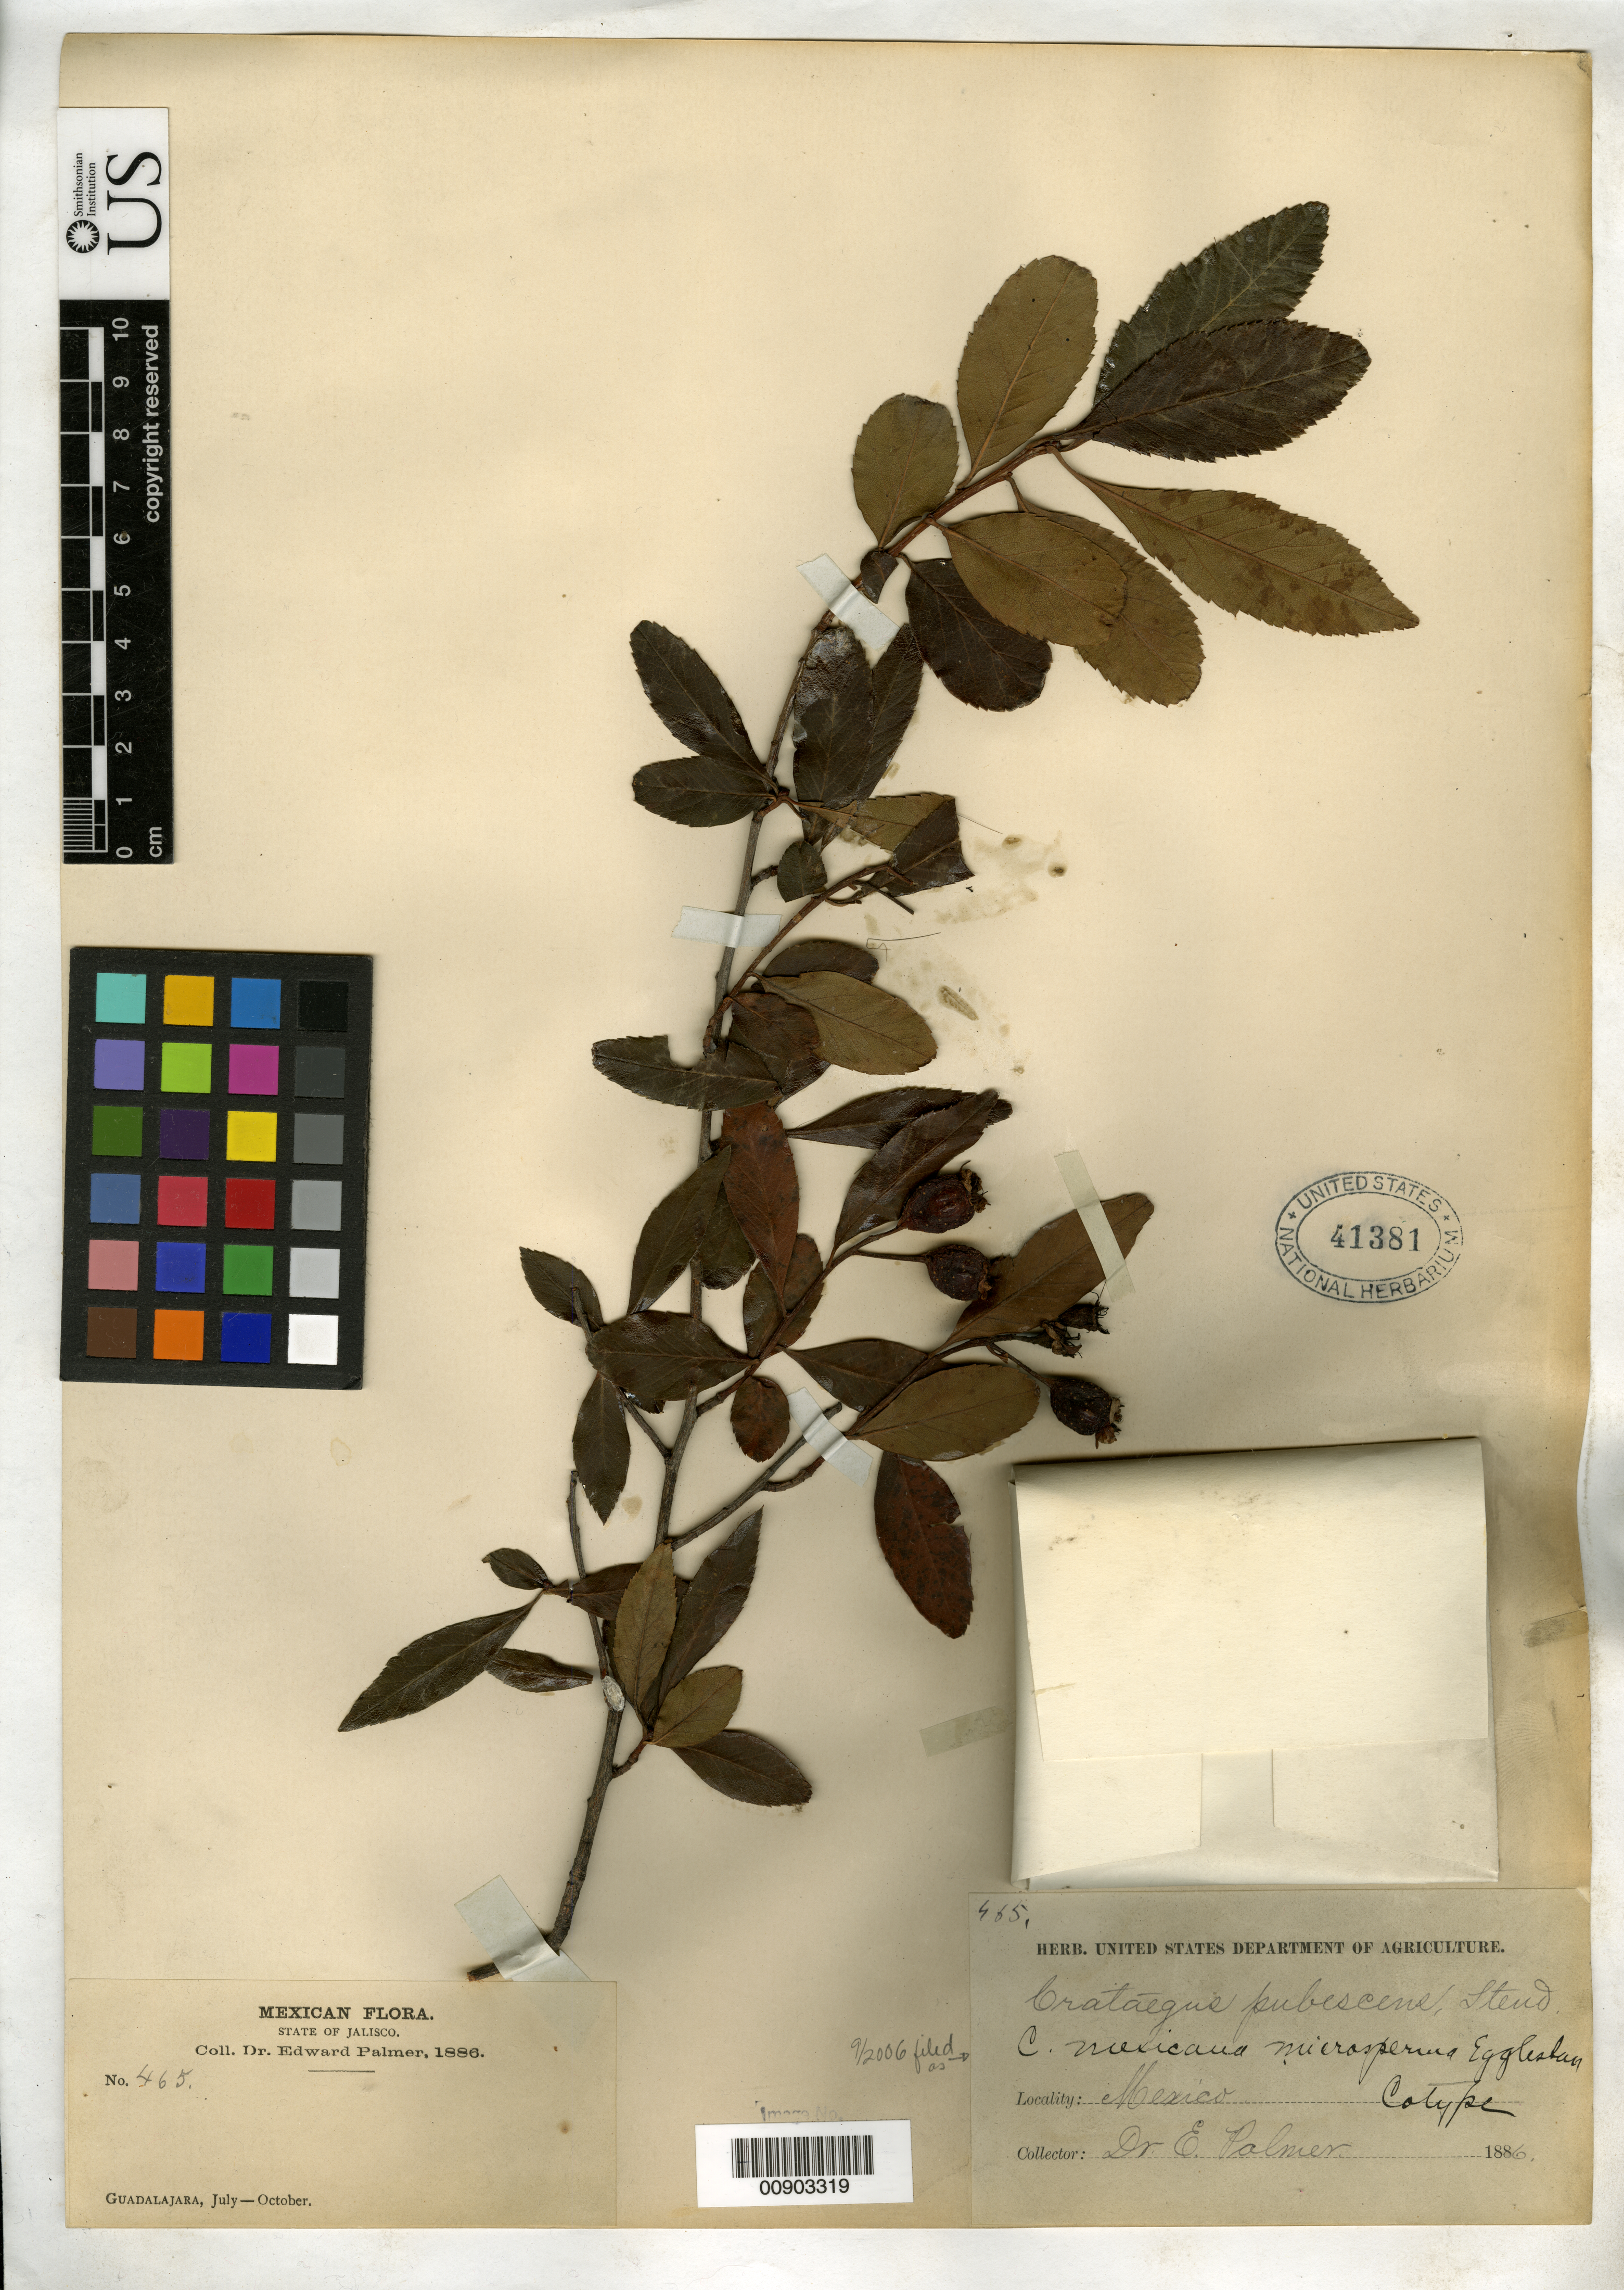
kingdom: Plantae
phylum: Tracheophyta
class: Magnoliopsida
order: Rosales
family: Rosaceae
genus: Crataegus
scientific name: Crataegus mexicana var. microsperma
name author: Eggl.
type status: Type Collection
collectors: E. Palmer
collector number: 465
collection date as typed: Jul 1886 to -- Oct 1886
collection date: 1886-07/1886-10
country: Mexico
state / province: Jalisco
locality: Guadalajara, Jalisco.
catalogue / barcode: US 41381